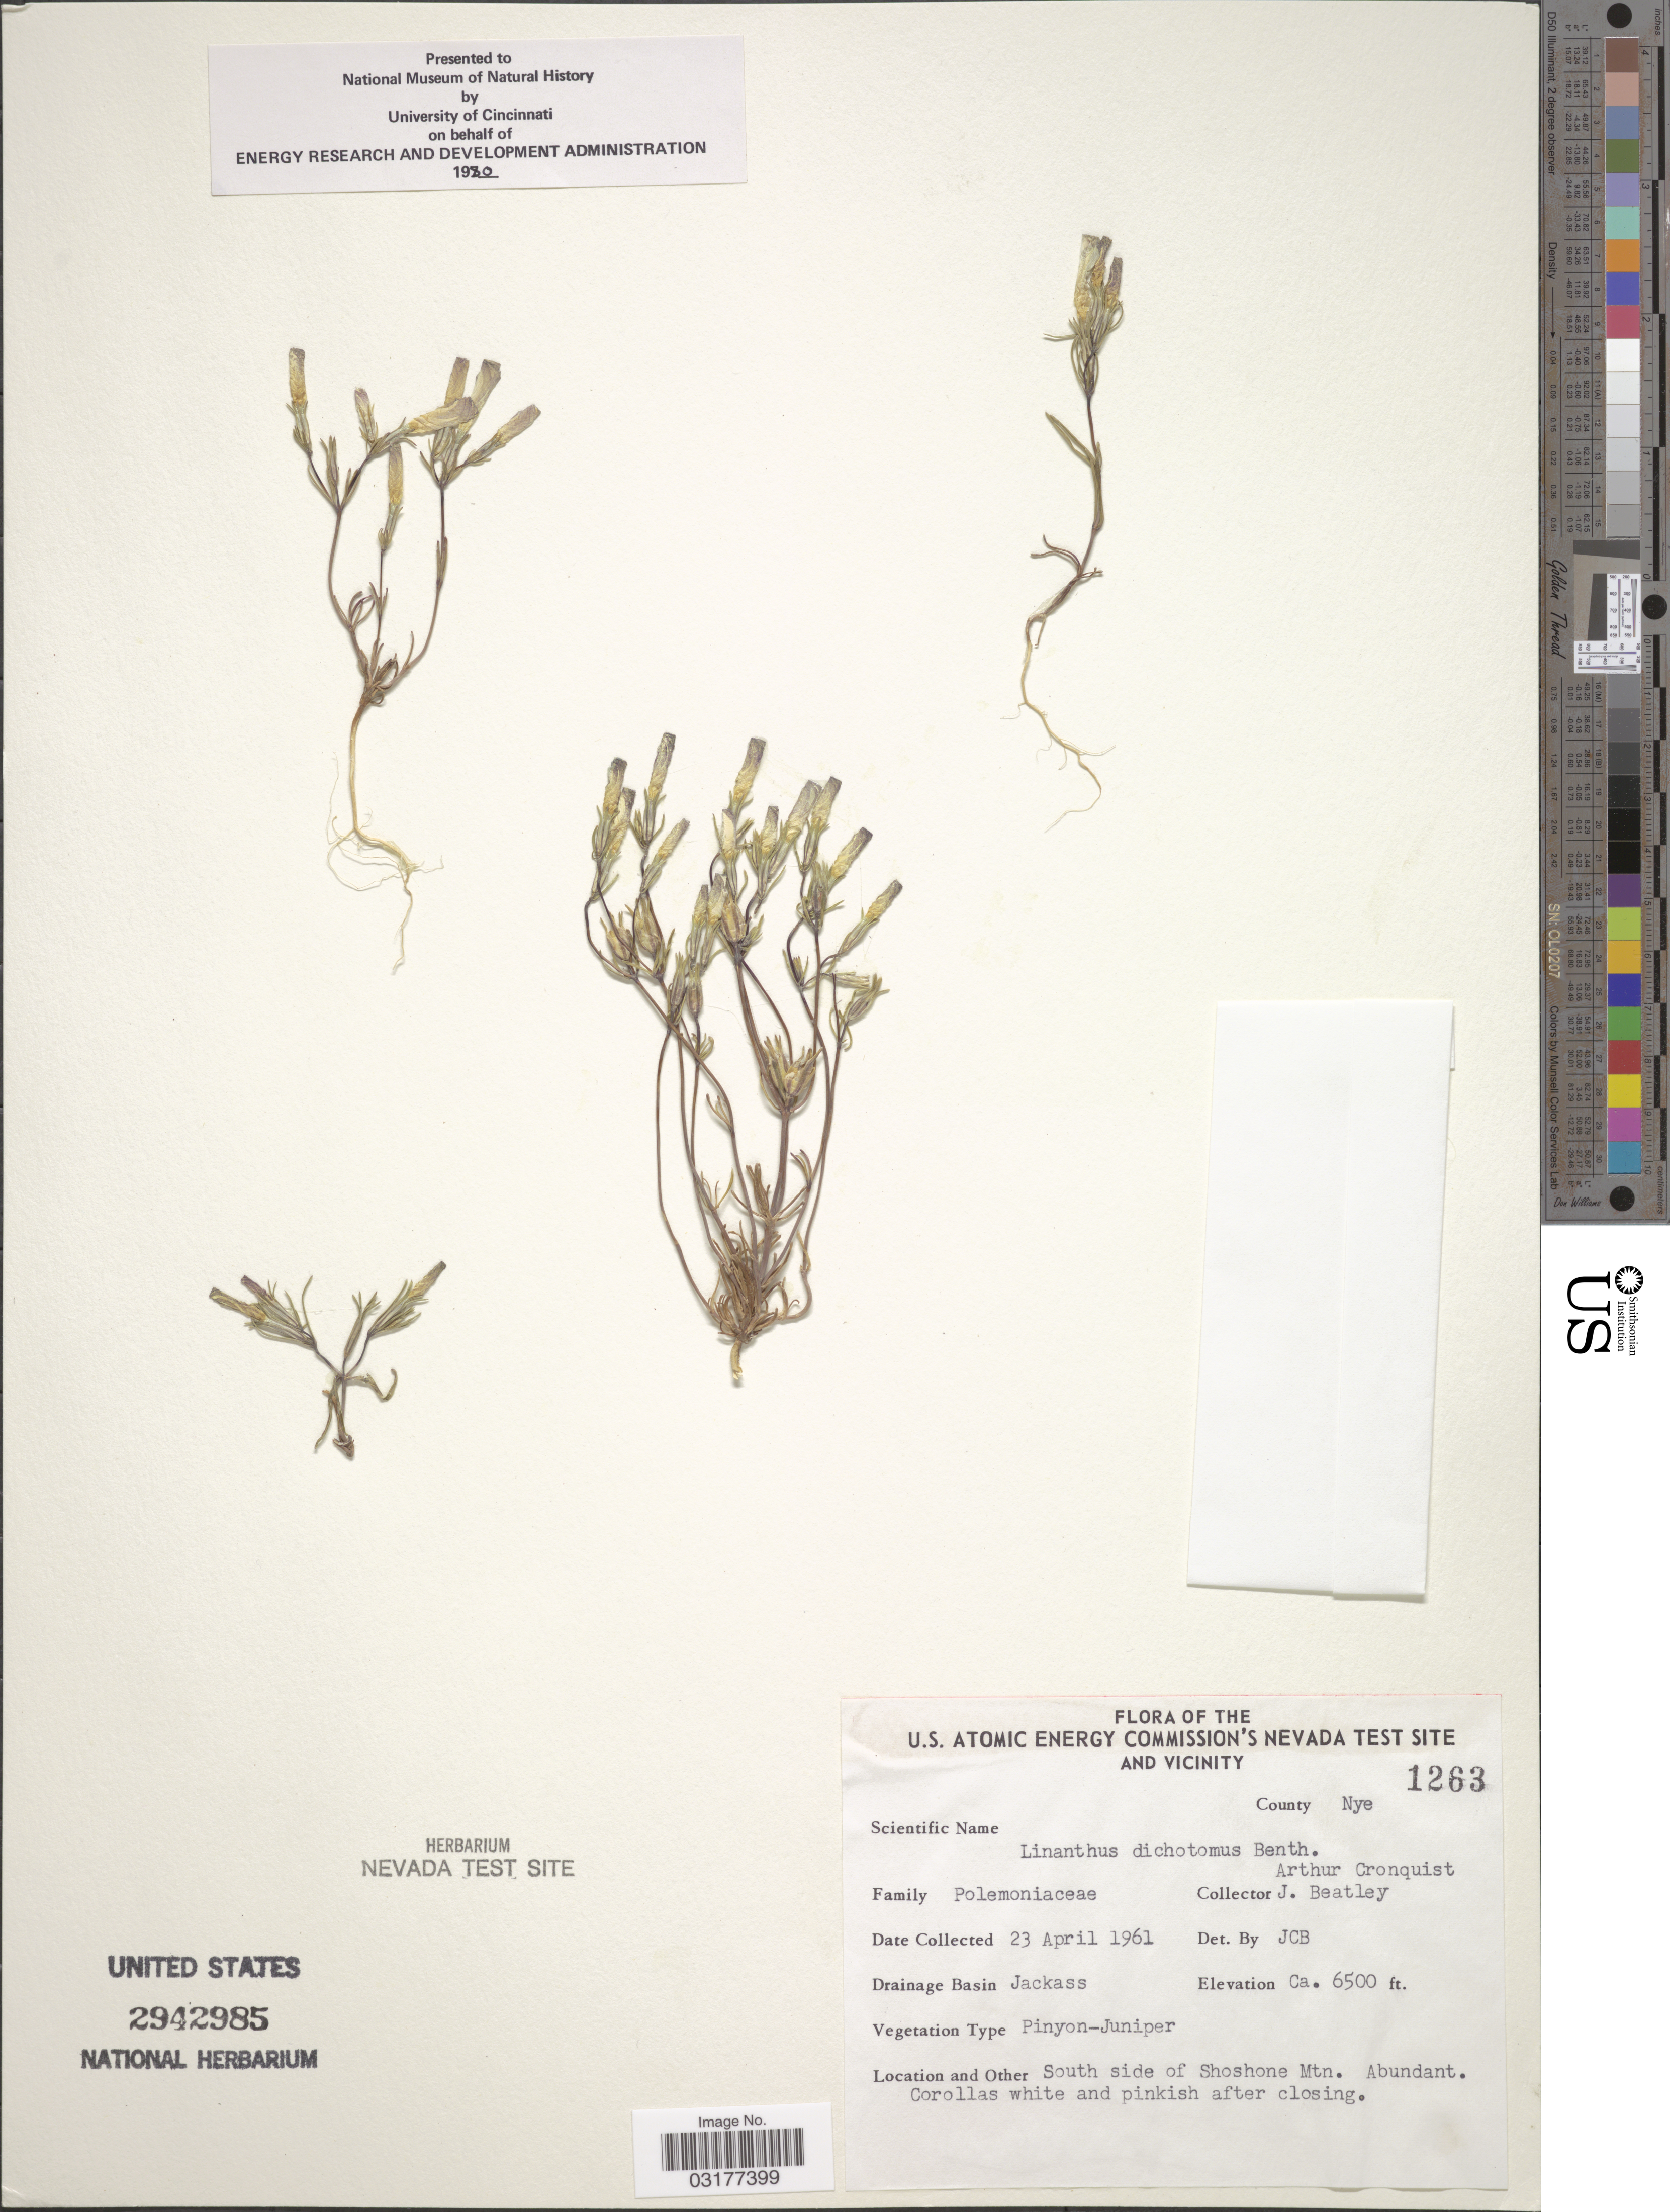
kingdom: Plantae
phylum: Tracheophyta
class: Magnoliopsida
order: Ericales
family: Polemoniaceae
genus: Linanthus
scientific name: Linanthus dichotomus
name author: Benth.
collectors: J. C. Beatley & A. J. Cronquist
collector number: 1263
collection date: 1961-04-23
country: United States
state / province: Nevada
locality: The U.S. Atomic Energy Commission's Nevada Test Site and Vicinity. County Nye. Drainage Basin Jackass. South side of Shoshone Mtn.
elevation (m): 1981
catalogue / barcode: US 2942985